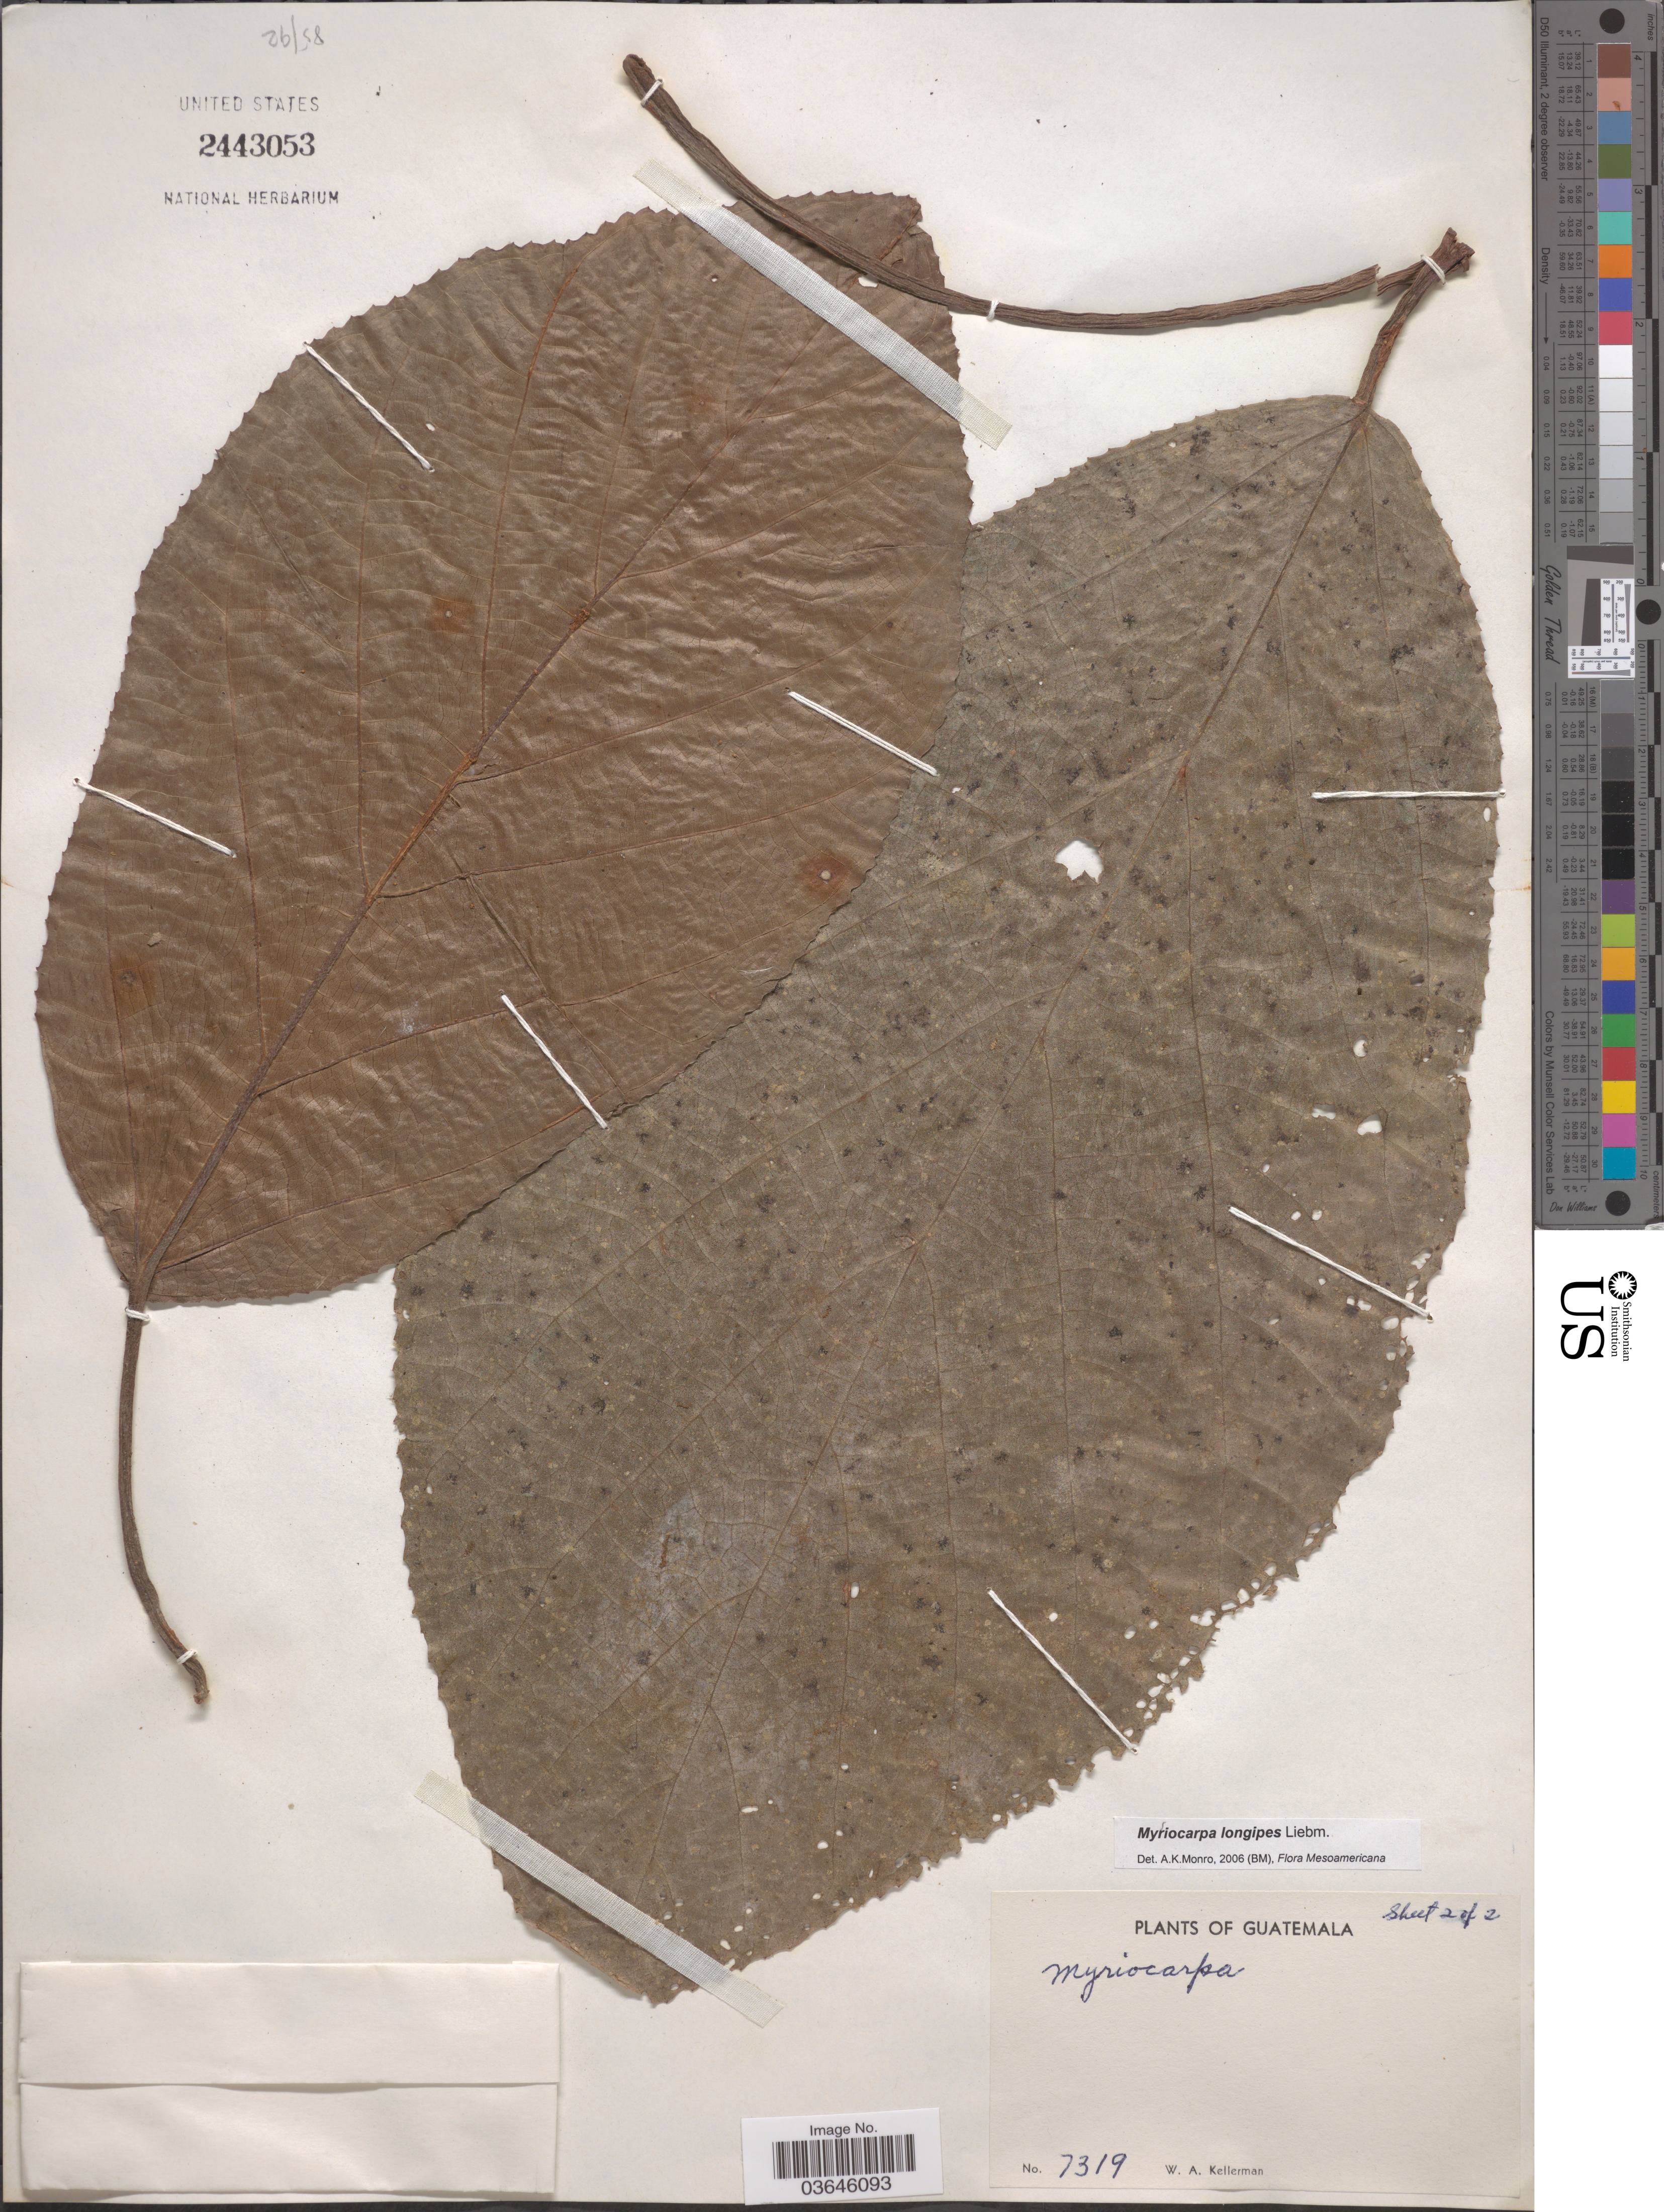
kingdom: Plantae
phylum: Tracheophyta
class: Magnoliopsida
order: Rosales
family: Urticaceae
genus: Myriocarpa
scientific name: Myriocarpa longipes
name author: Liebm.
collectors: W. Kellerman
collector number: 7319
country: Guatemala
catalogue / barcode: US 2443053